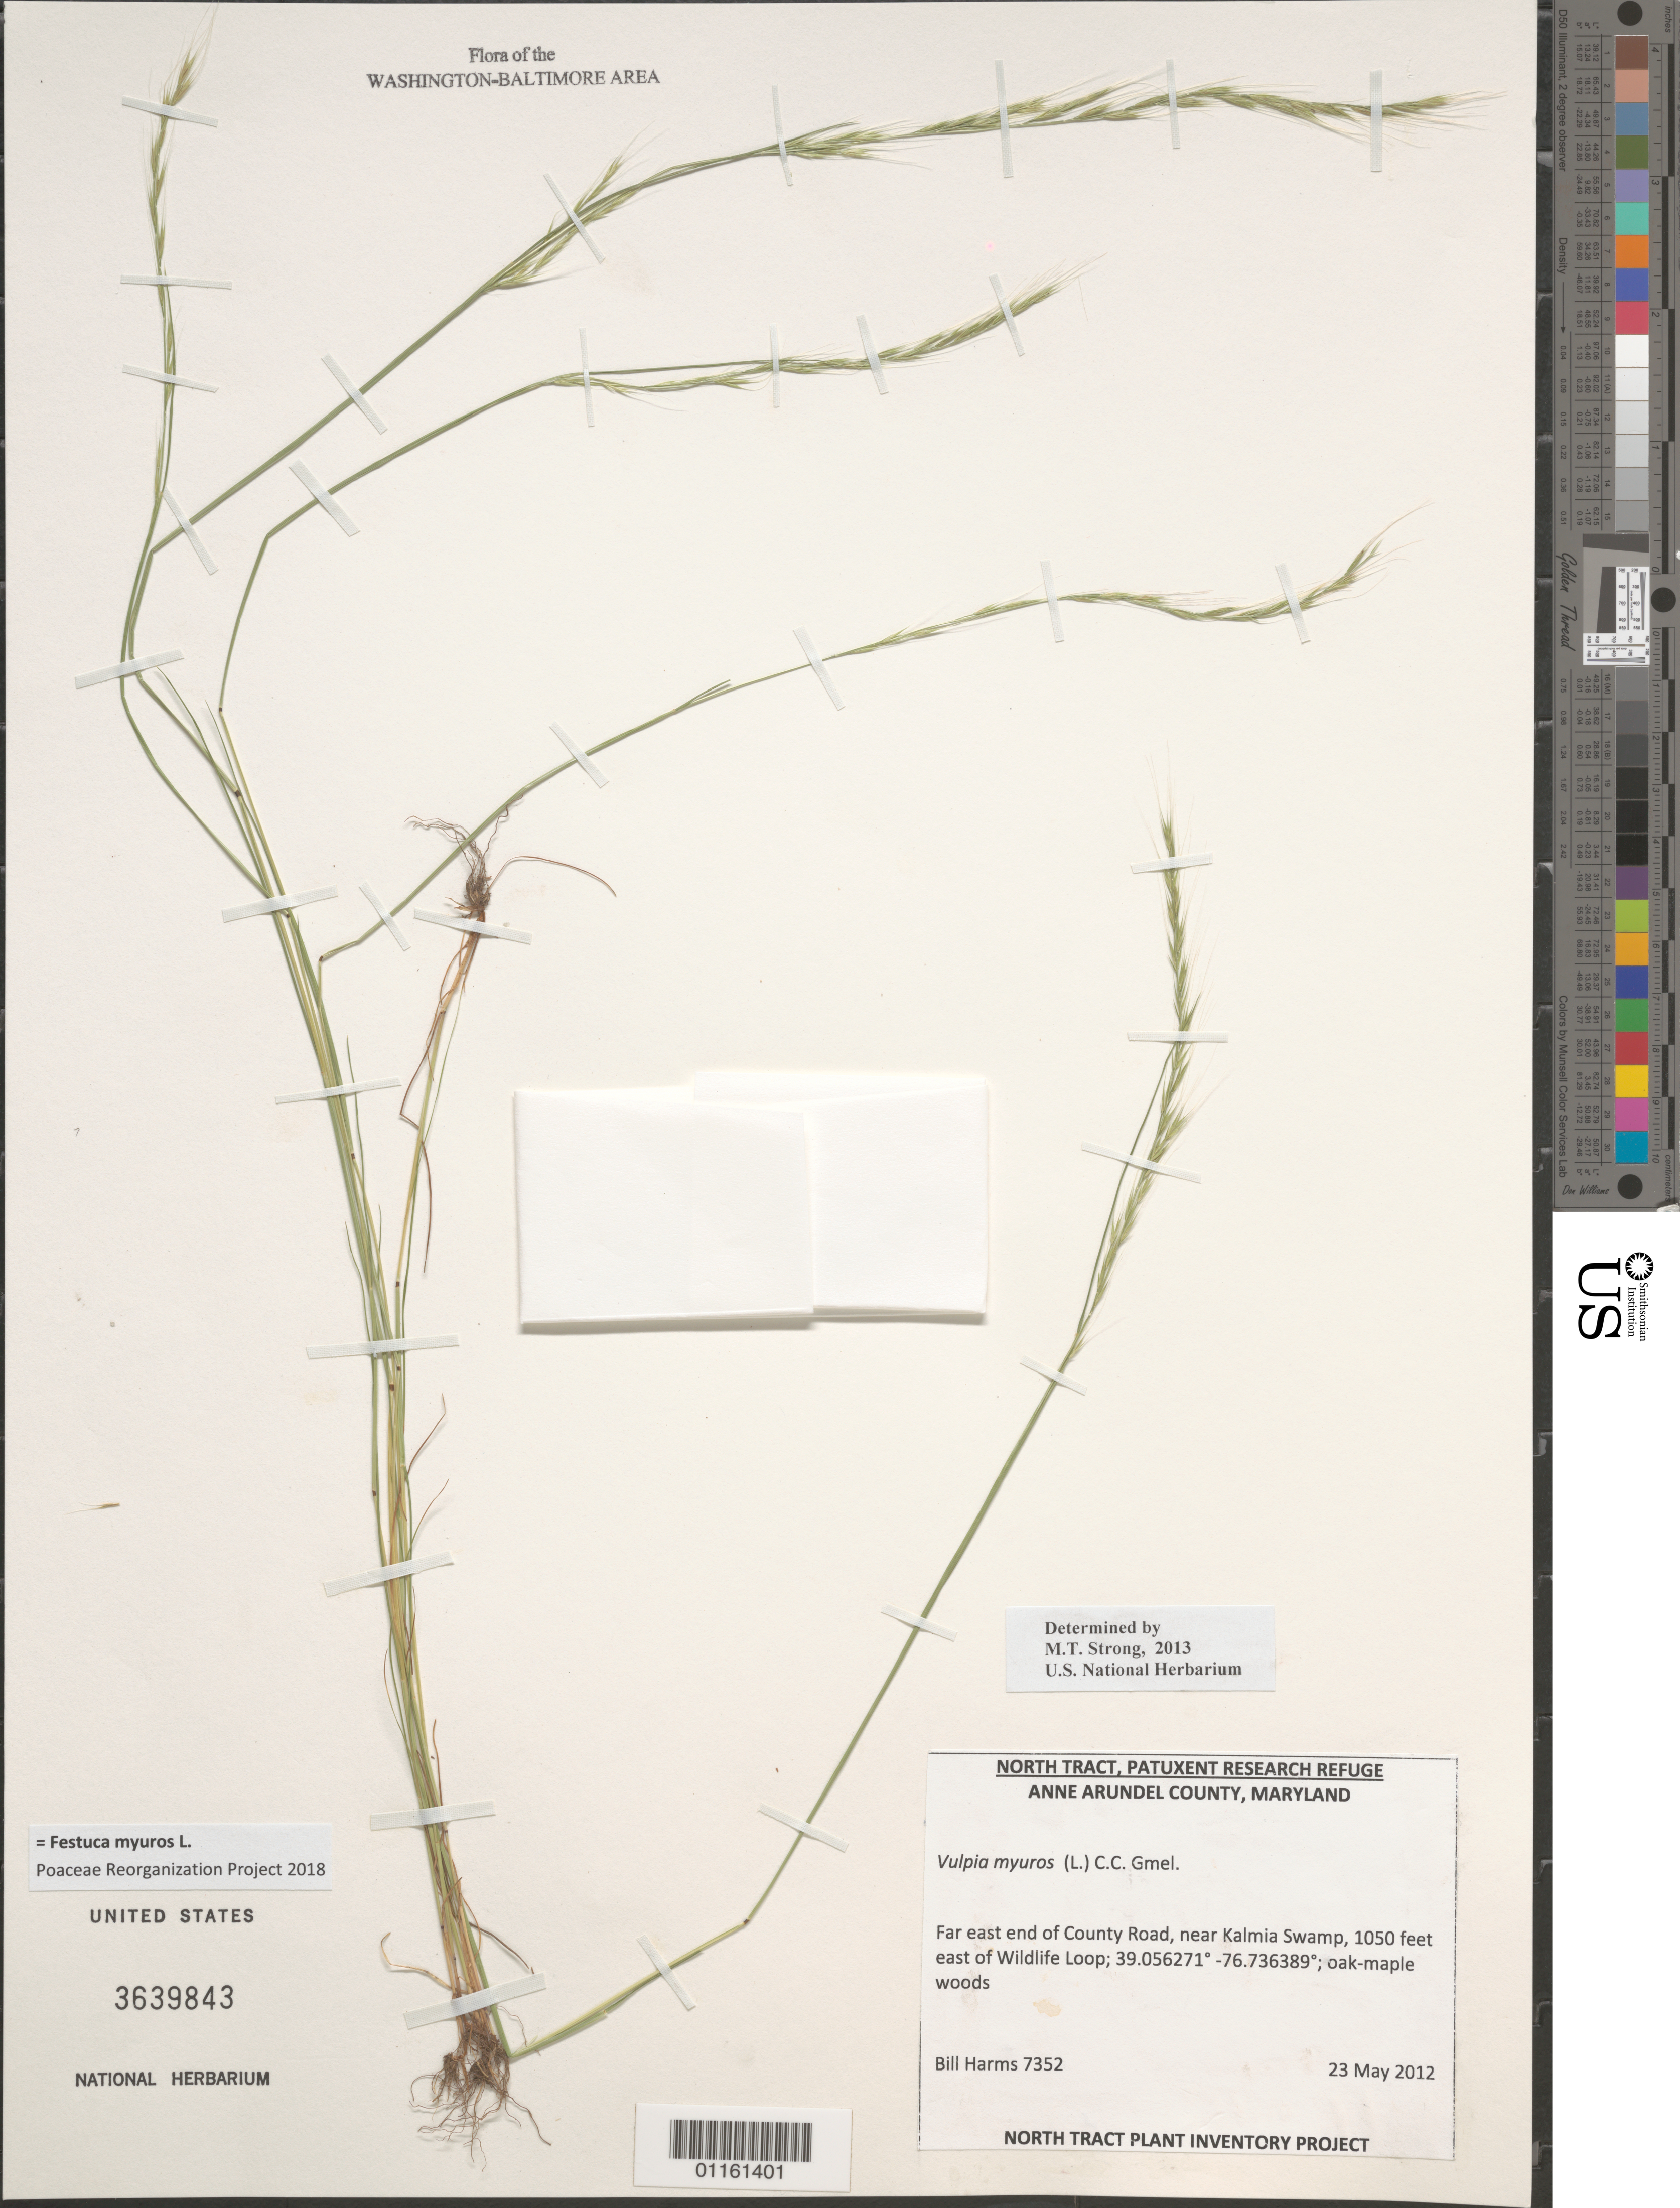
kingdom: Plantae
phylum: Tracheophyta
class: Liliopsida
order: Poales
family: Poaceae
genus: Festuca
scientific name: Festuca myuros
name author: L.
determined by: Poaceae Reorganization Project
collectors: B. Harms & J. Worth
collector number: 7352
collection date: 2012-05-23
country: United States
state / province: Maryland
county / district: Anne Arundel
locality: Far East end of County Road, near Kalmia Swamp, 1050 feet east of Wildlife Loop.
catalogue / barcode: US 3639843